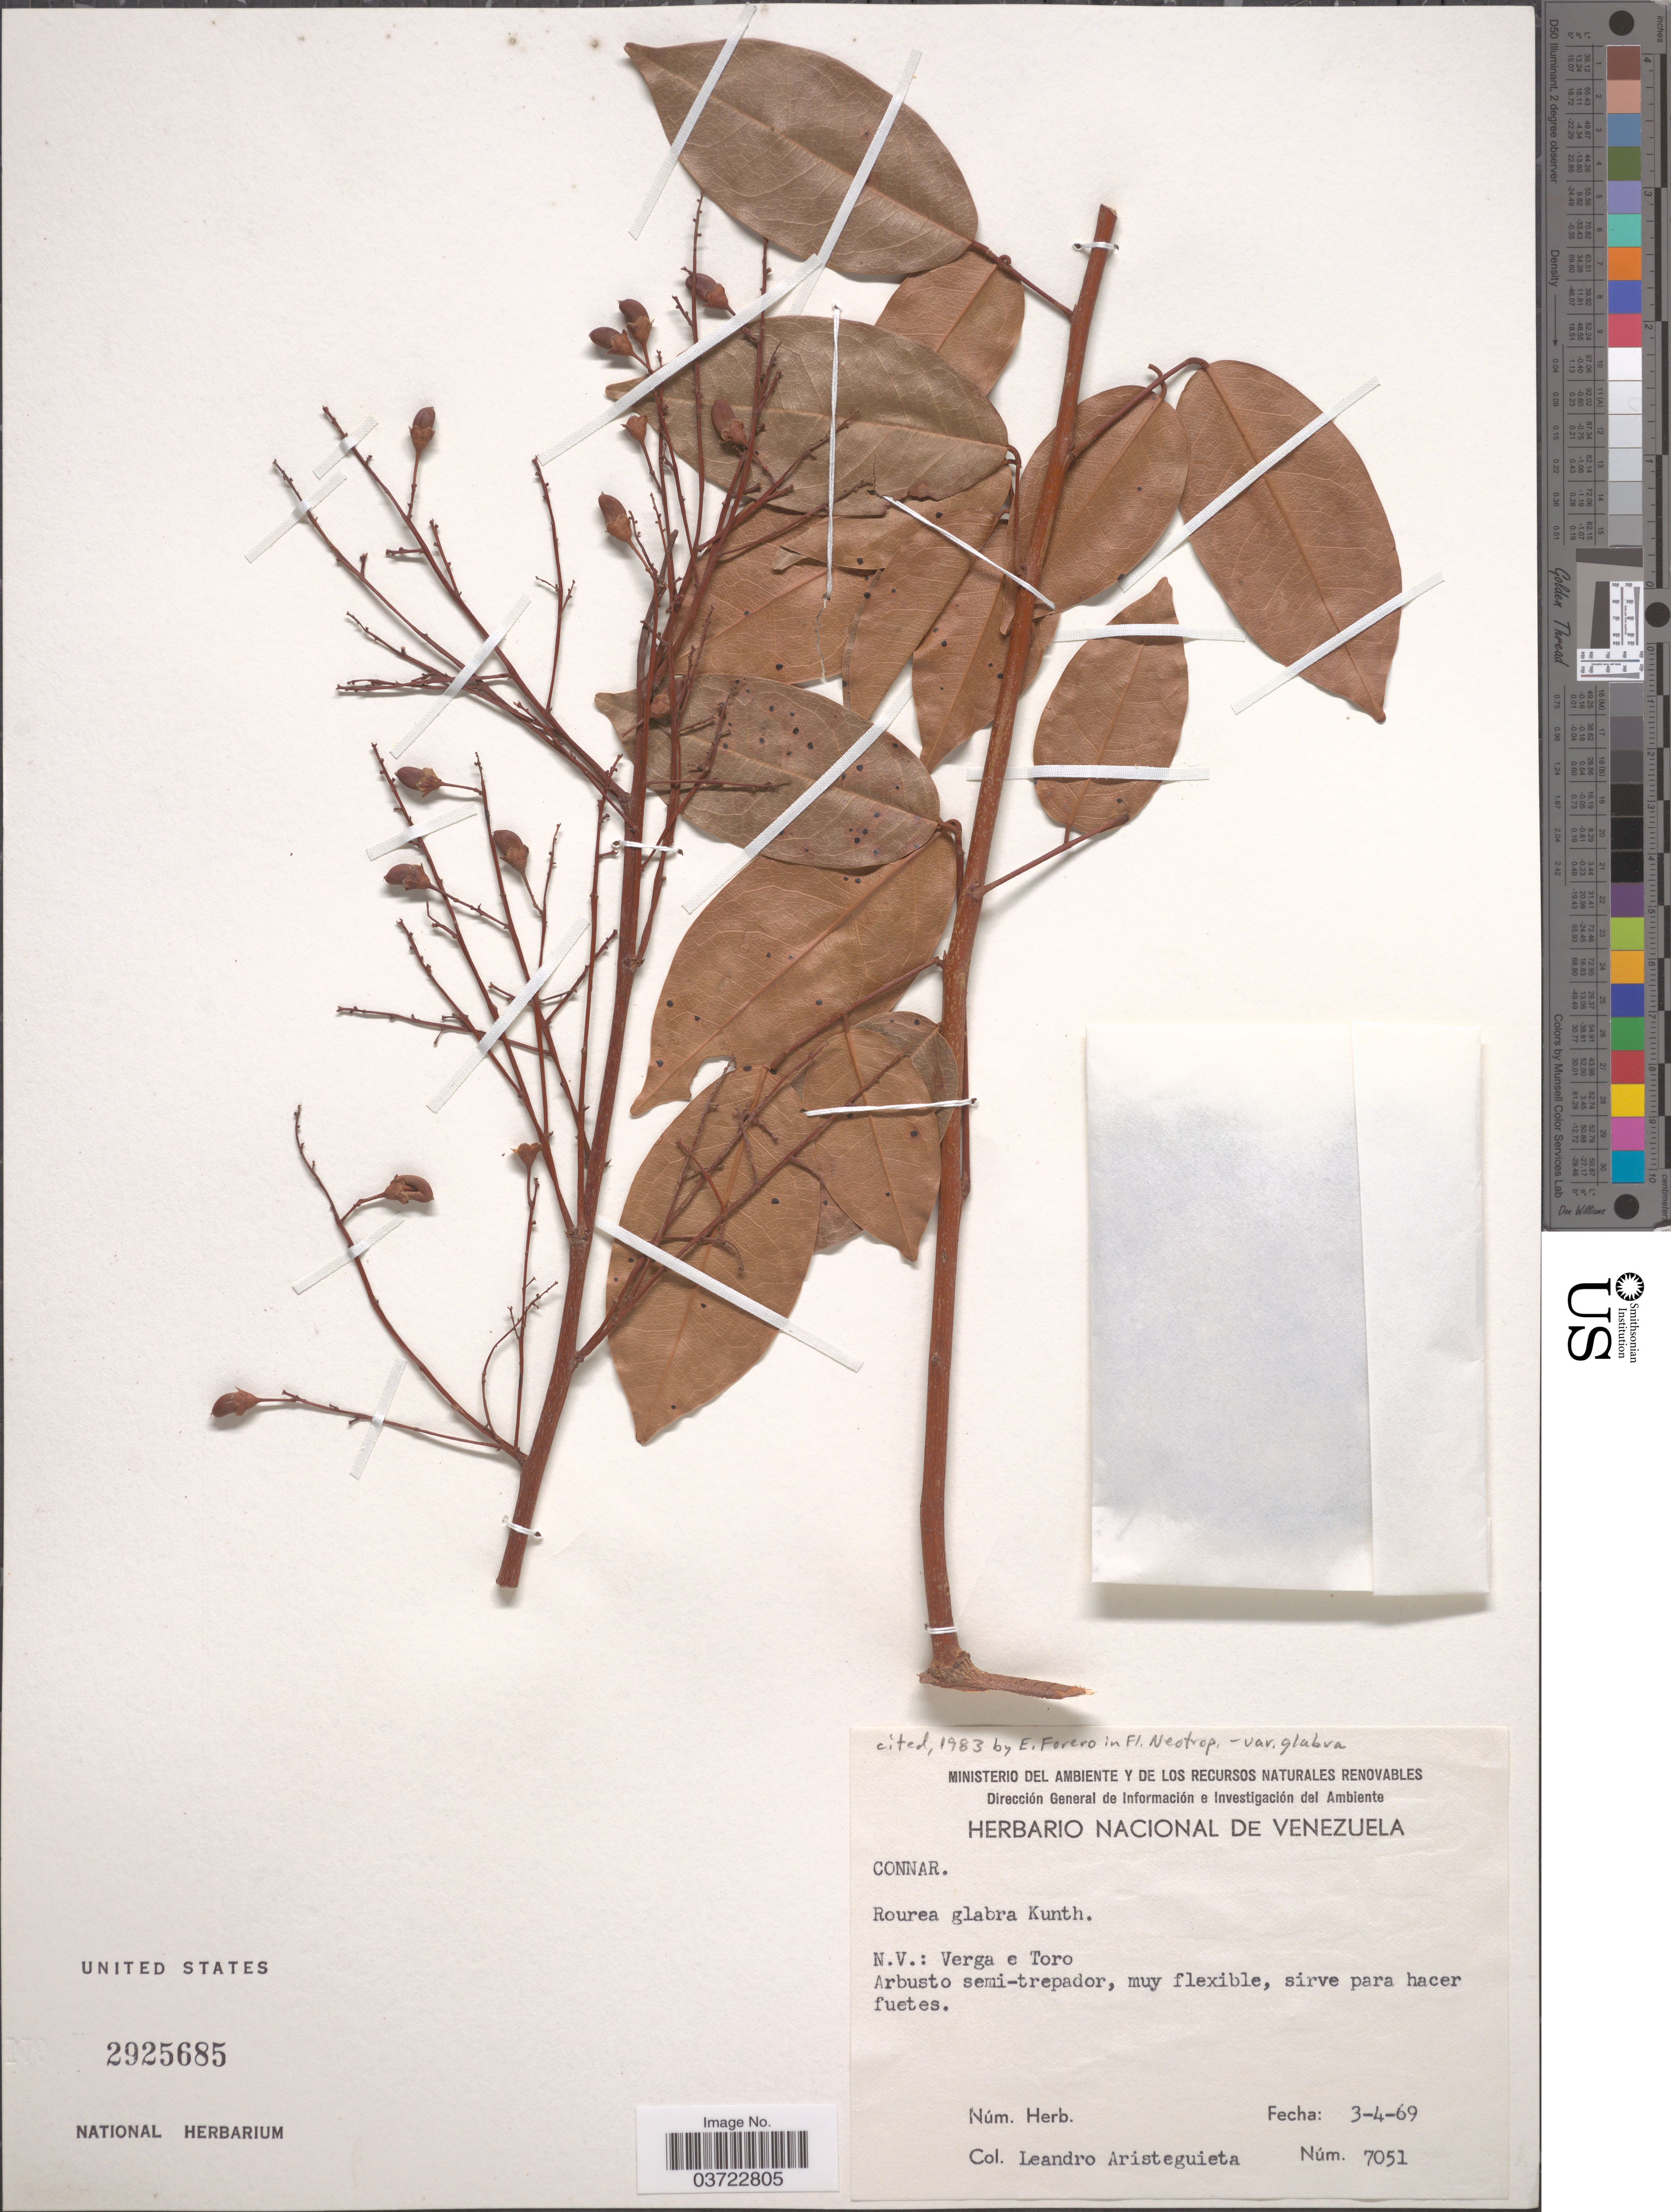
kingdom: Plantae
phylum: Tracheophyta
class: Magnoliopsida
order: Oxalidales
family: Connaraceae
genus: Rourea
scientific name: Rourea glabra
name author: Kunth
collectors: L. Aristeguieta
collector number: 7051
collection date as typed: Transcribed d/m/y: 3/4/69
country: Venezuela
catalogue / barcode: US 2925685